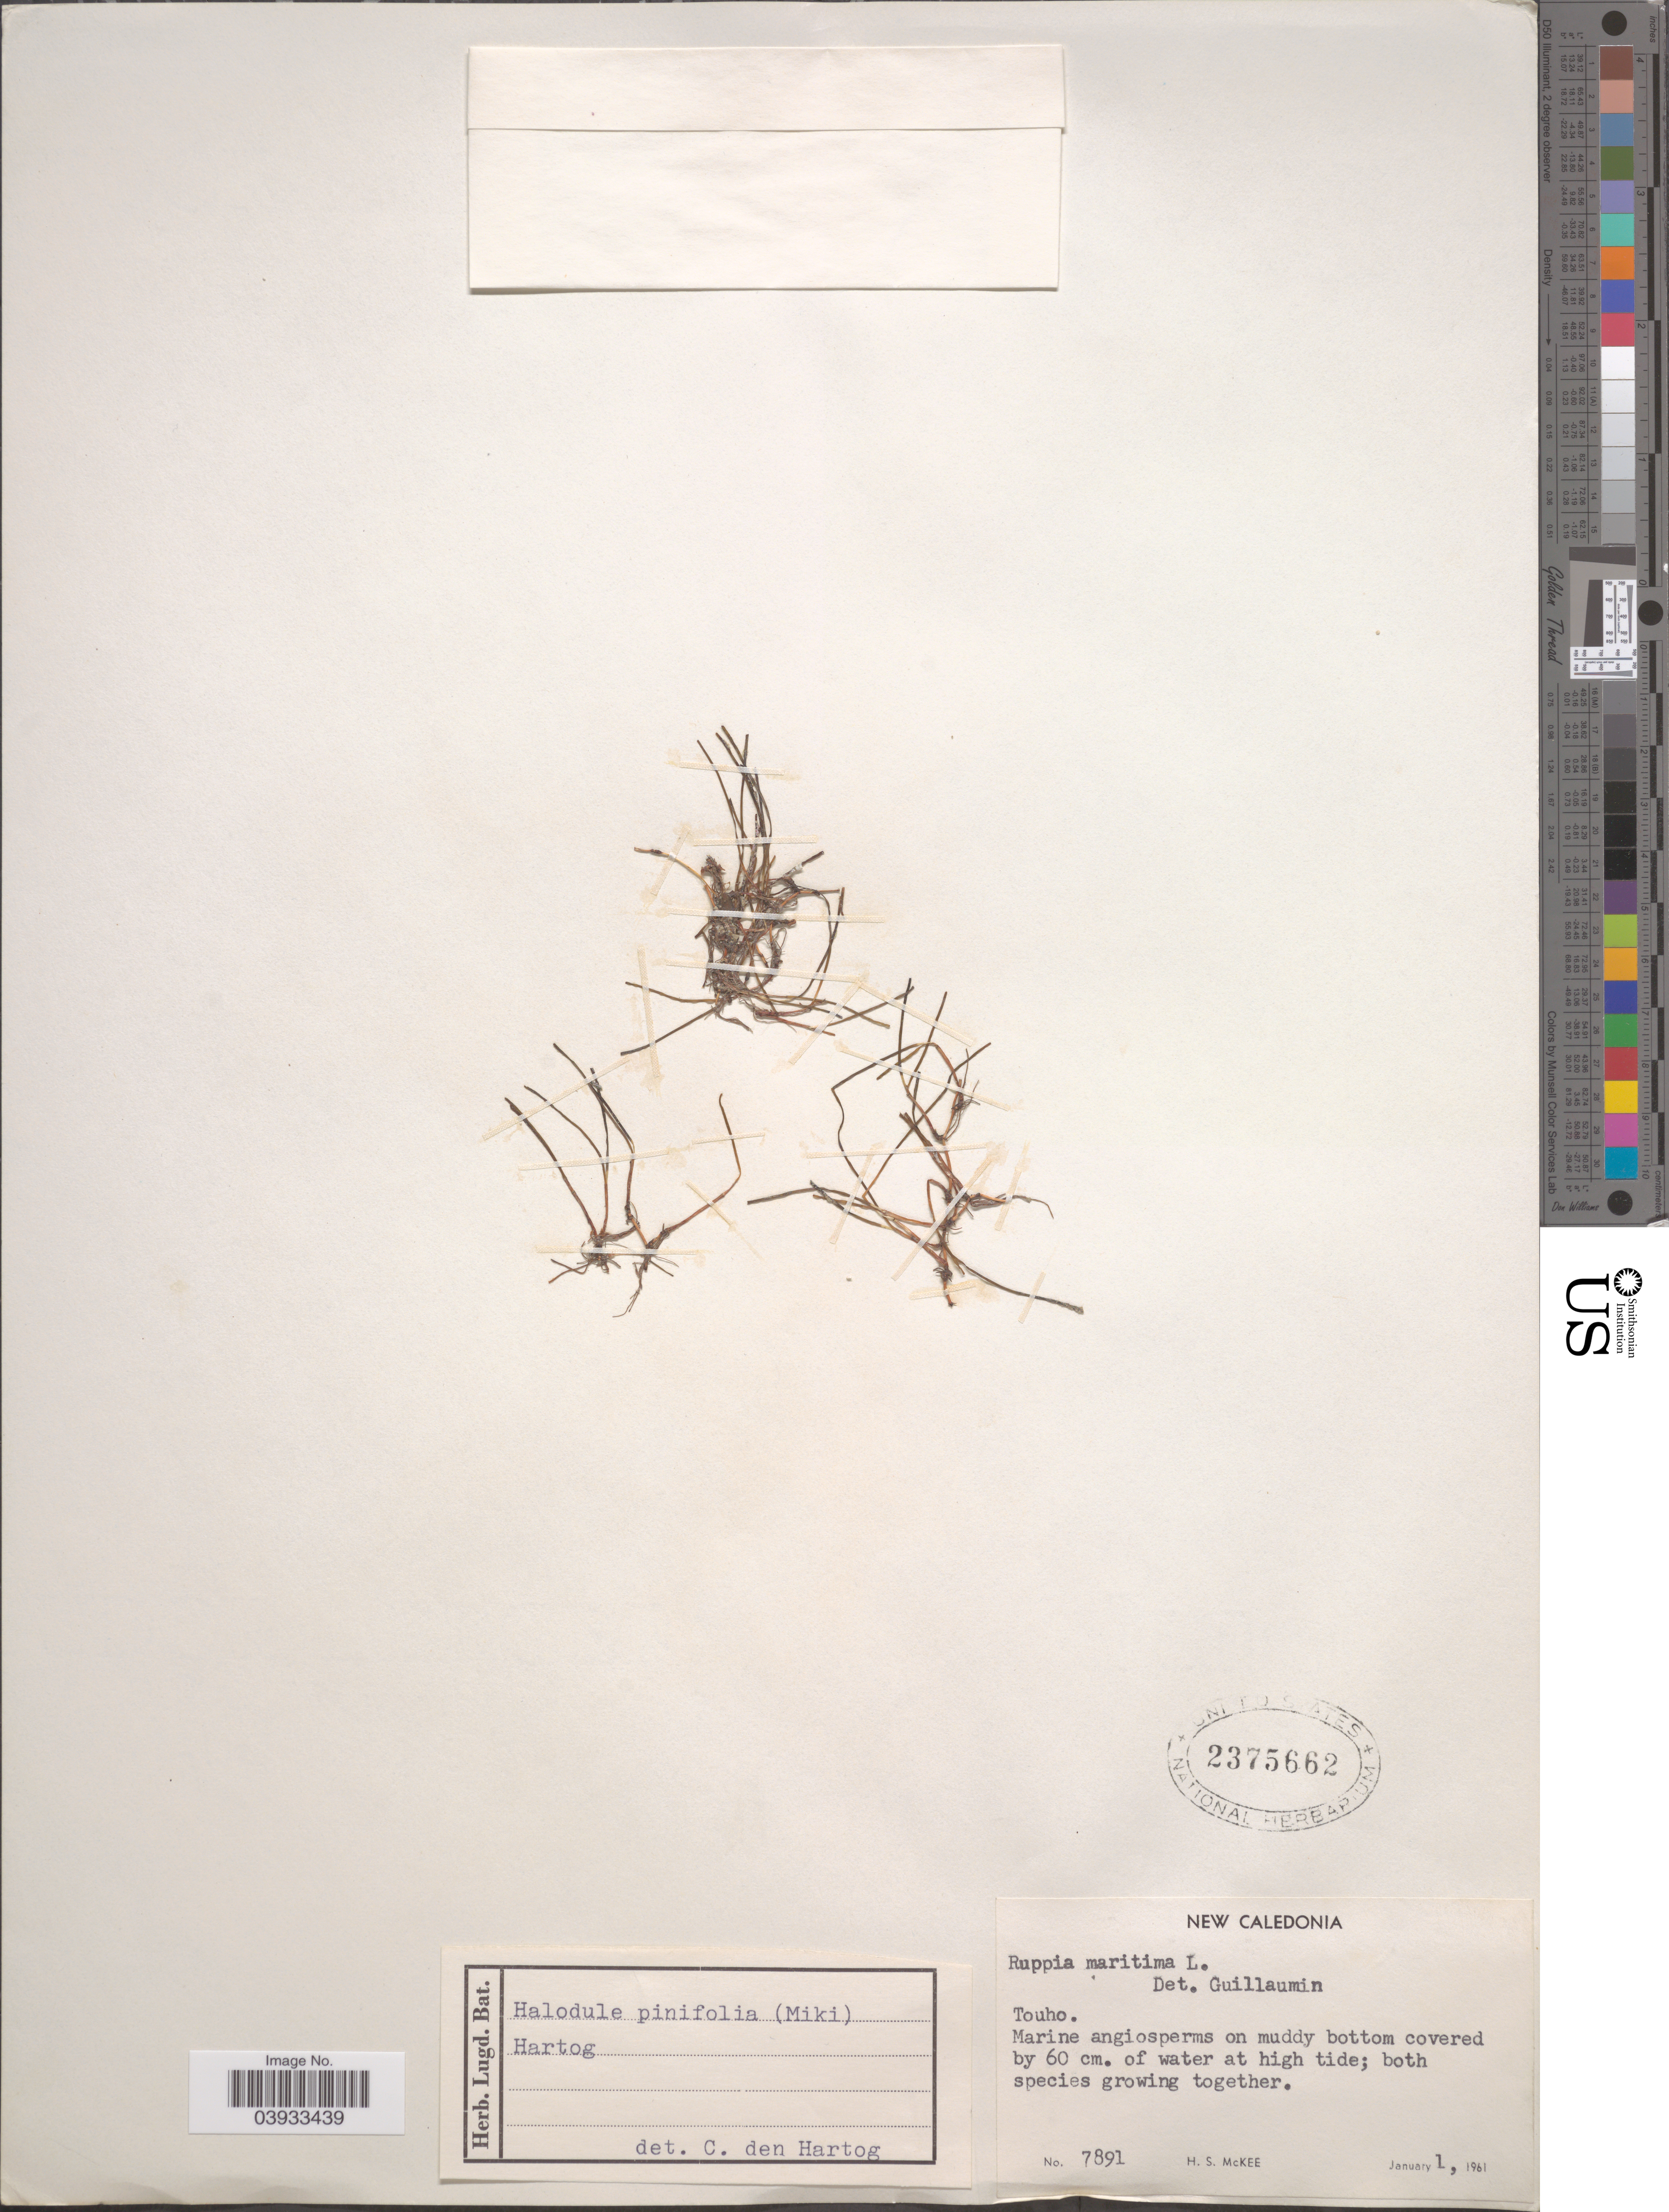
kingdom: Plantae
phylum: Tracheophyta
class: Liliopsida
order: Alismatales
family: Cymodoceaceae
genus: Halodule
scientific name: Halodule pinifolia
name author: (Miki) Hartog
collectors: H. S. McKee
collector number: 7891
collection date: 1961-01-01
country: New Caledonia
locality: Touho.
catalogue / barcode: US 2375662